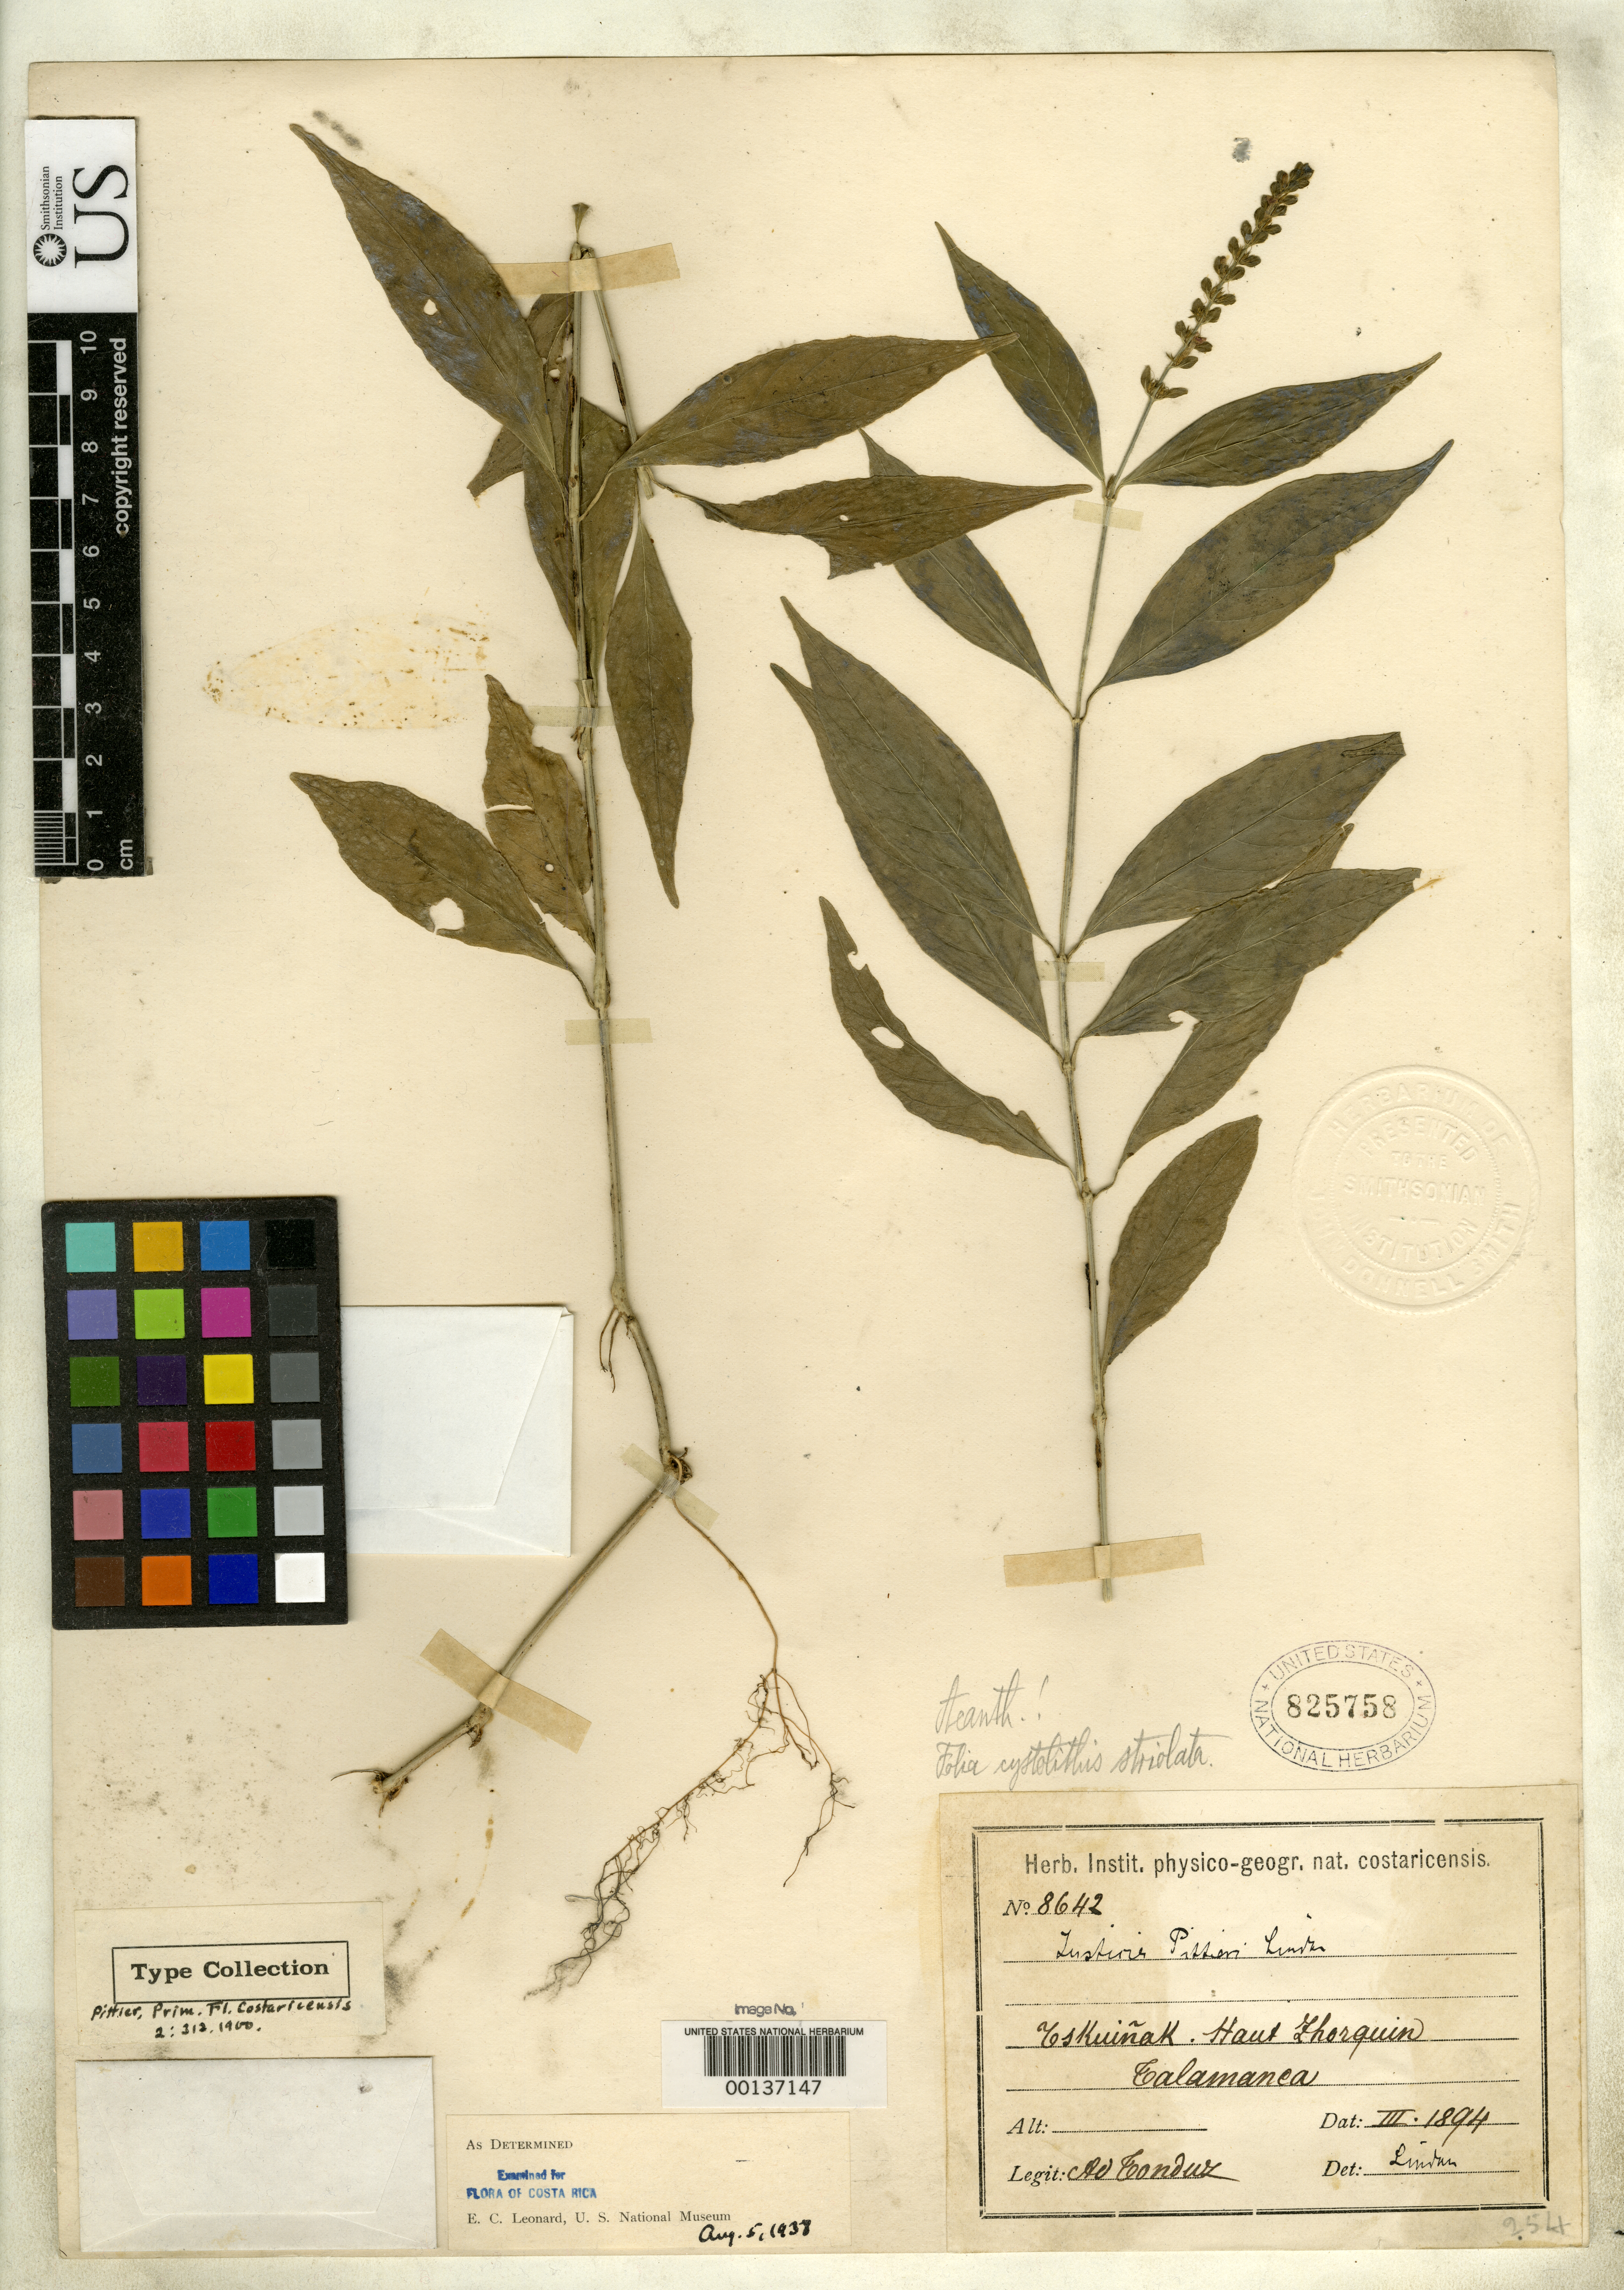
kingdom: Plantae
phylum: Tracheophyta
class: Magnoliopsida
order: Lamiales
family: Acanthaceae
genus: Justicia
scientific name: Justicia pittieri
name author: Lindau in Pittier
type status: Isotype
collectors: A. Tonduz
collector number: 8642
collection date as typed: Mar 1894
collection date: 1894-03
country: Costa Rica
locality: Talamanca, Tskuinak, Haut-Zhorquin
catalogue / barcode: US 825758